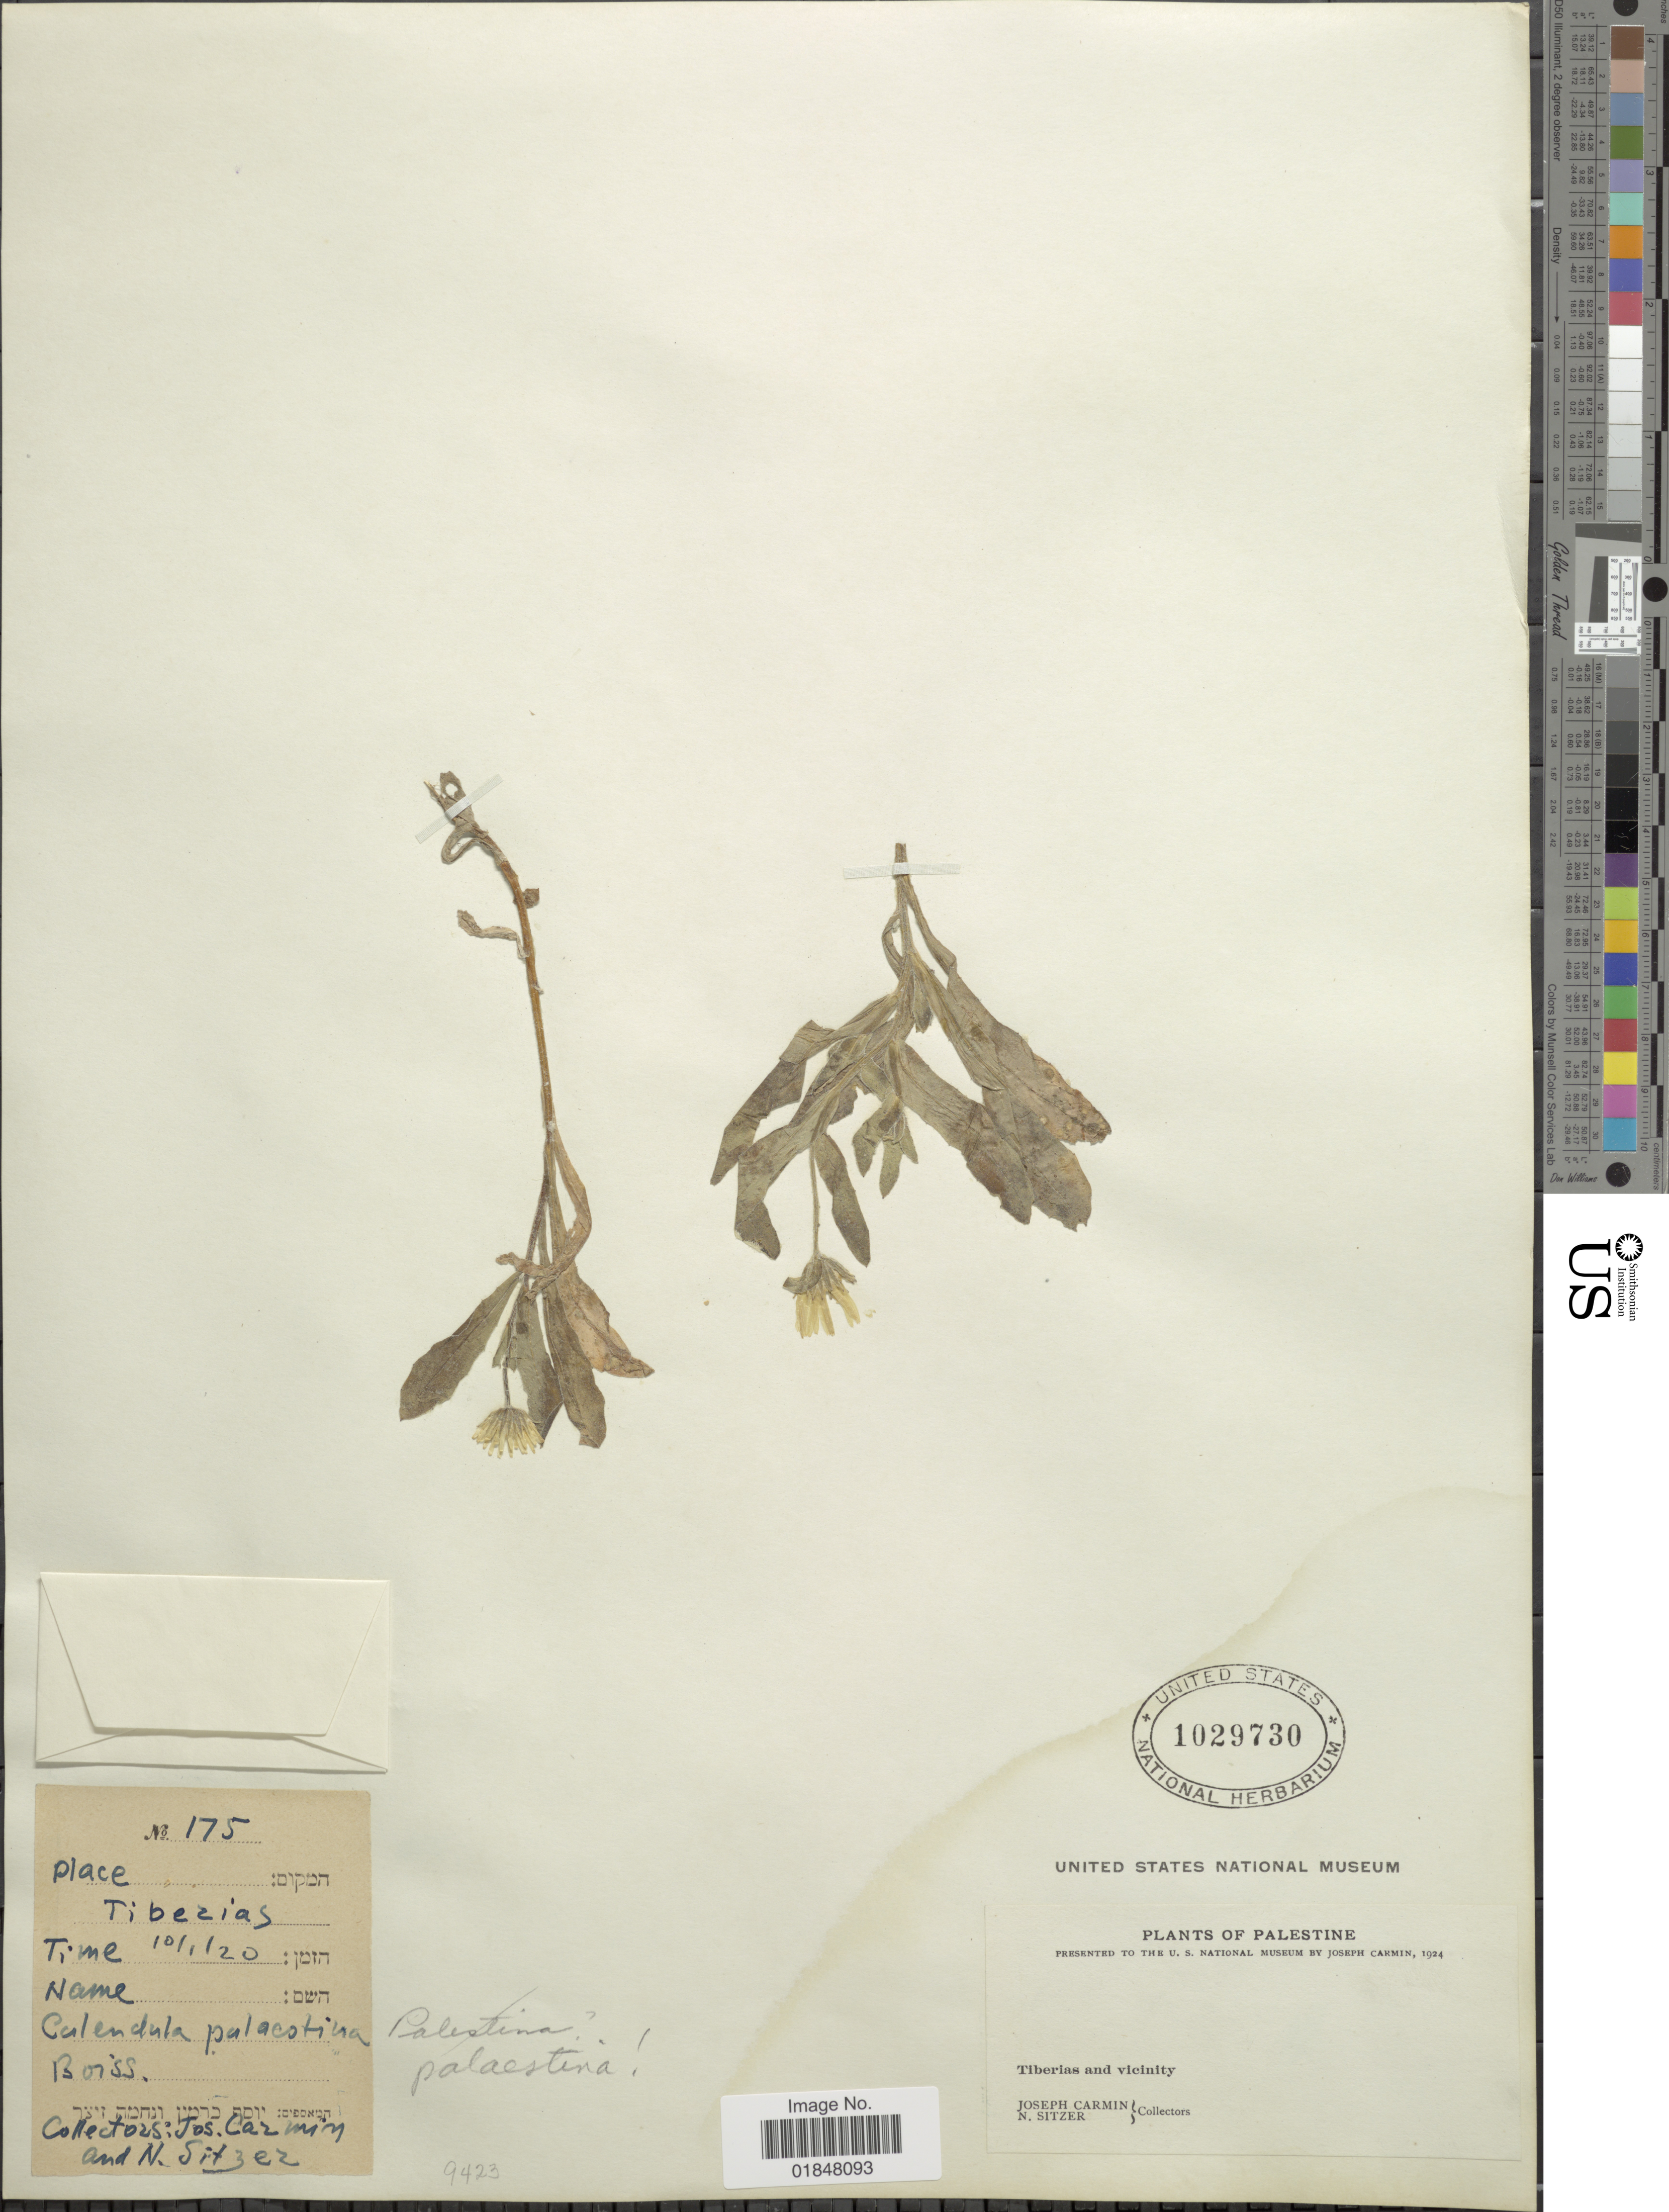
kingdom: Plantae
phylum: Tracheophyta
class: Magnoliopsida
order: Asterales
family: Asteraceae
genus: Calendula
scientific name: Calendula palestina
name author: Boiss.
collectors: J. Carmin & N. Sitzer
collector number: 175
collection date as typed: Transcribed d/m/y: 10/1/20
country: Israel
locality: Tiberias and vicinity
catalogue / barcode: US 1029730